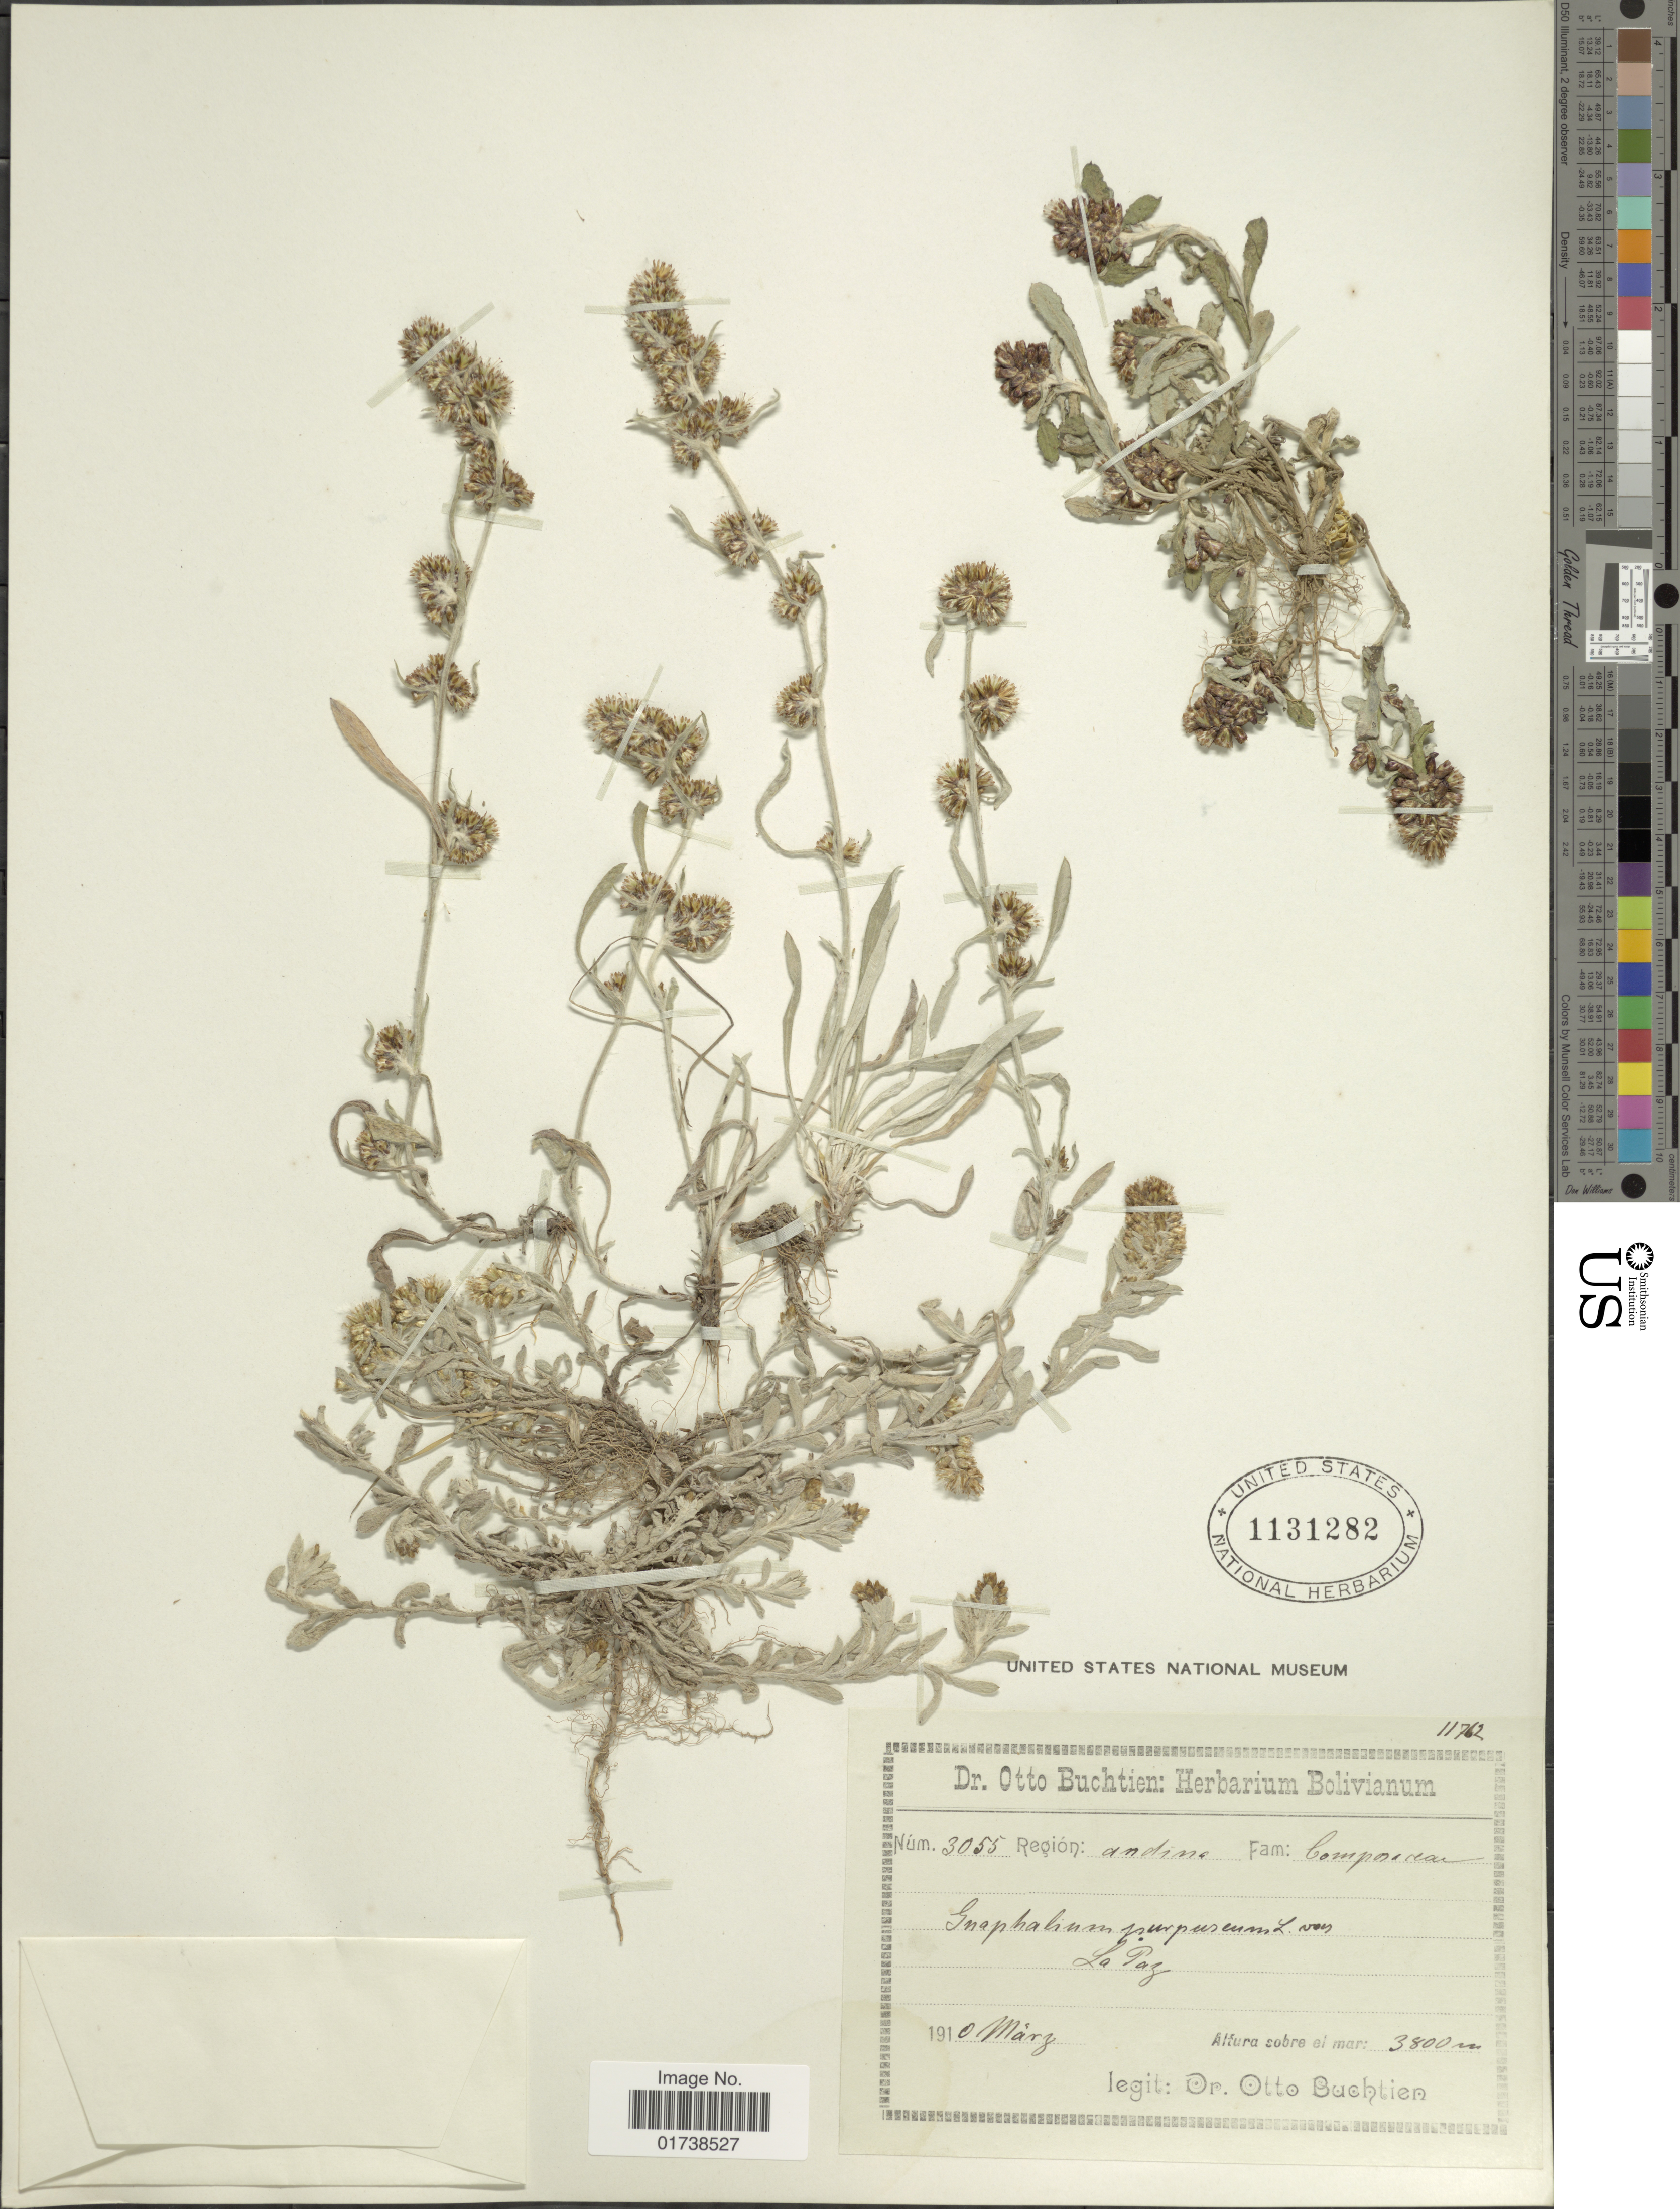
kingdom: Plantae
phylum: Tracheophyta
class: Magnoliopsida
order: Asterales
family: Asteraceae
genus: Gamochaeta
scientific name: Gamochaeta purpurea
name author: (L.) Cabrera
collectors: O. Buchtien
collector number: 3055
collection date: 1910-03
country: Bolivia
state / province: La Paz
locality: Region andine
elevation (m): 3800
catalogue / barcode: US 1131282